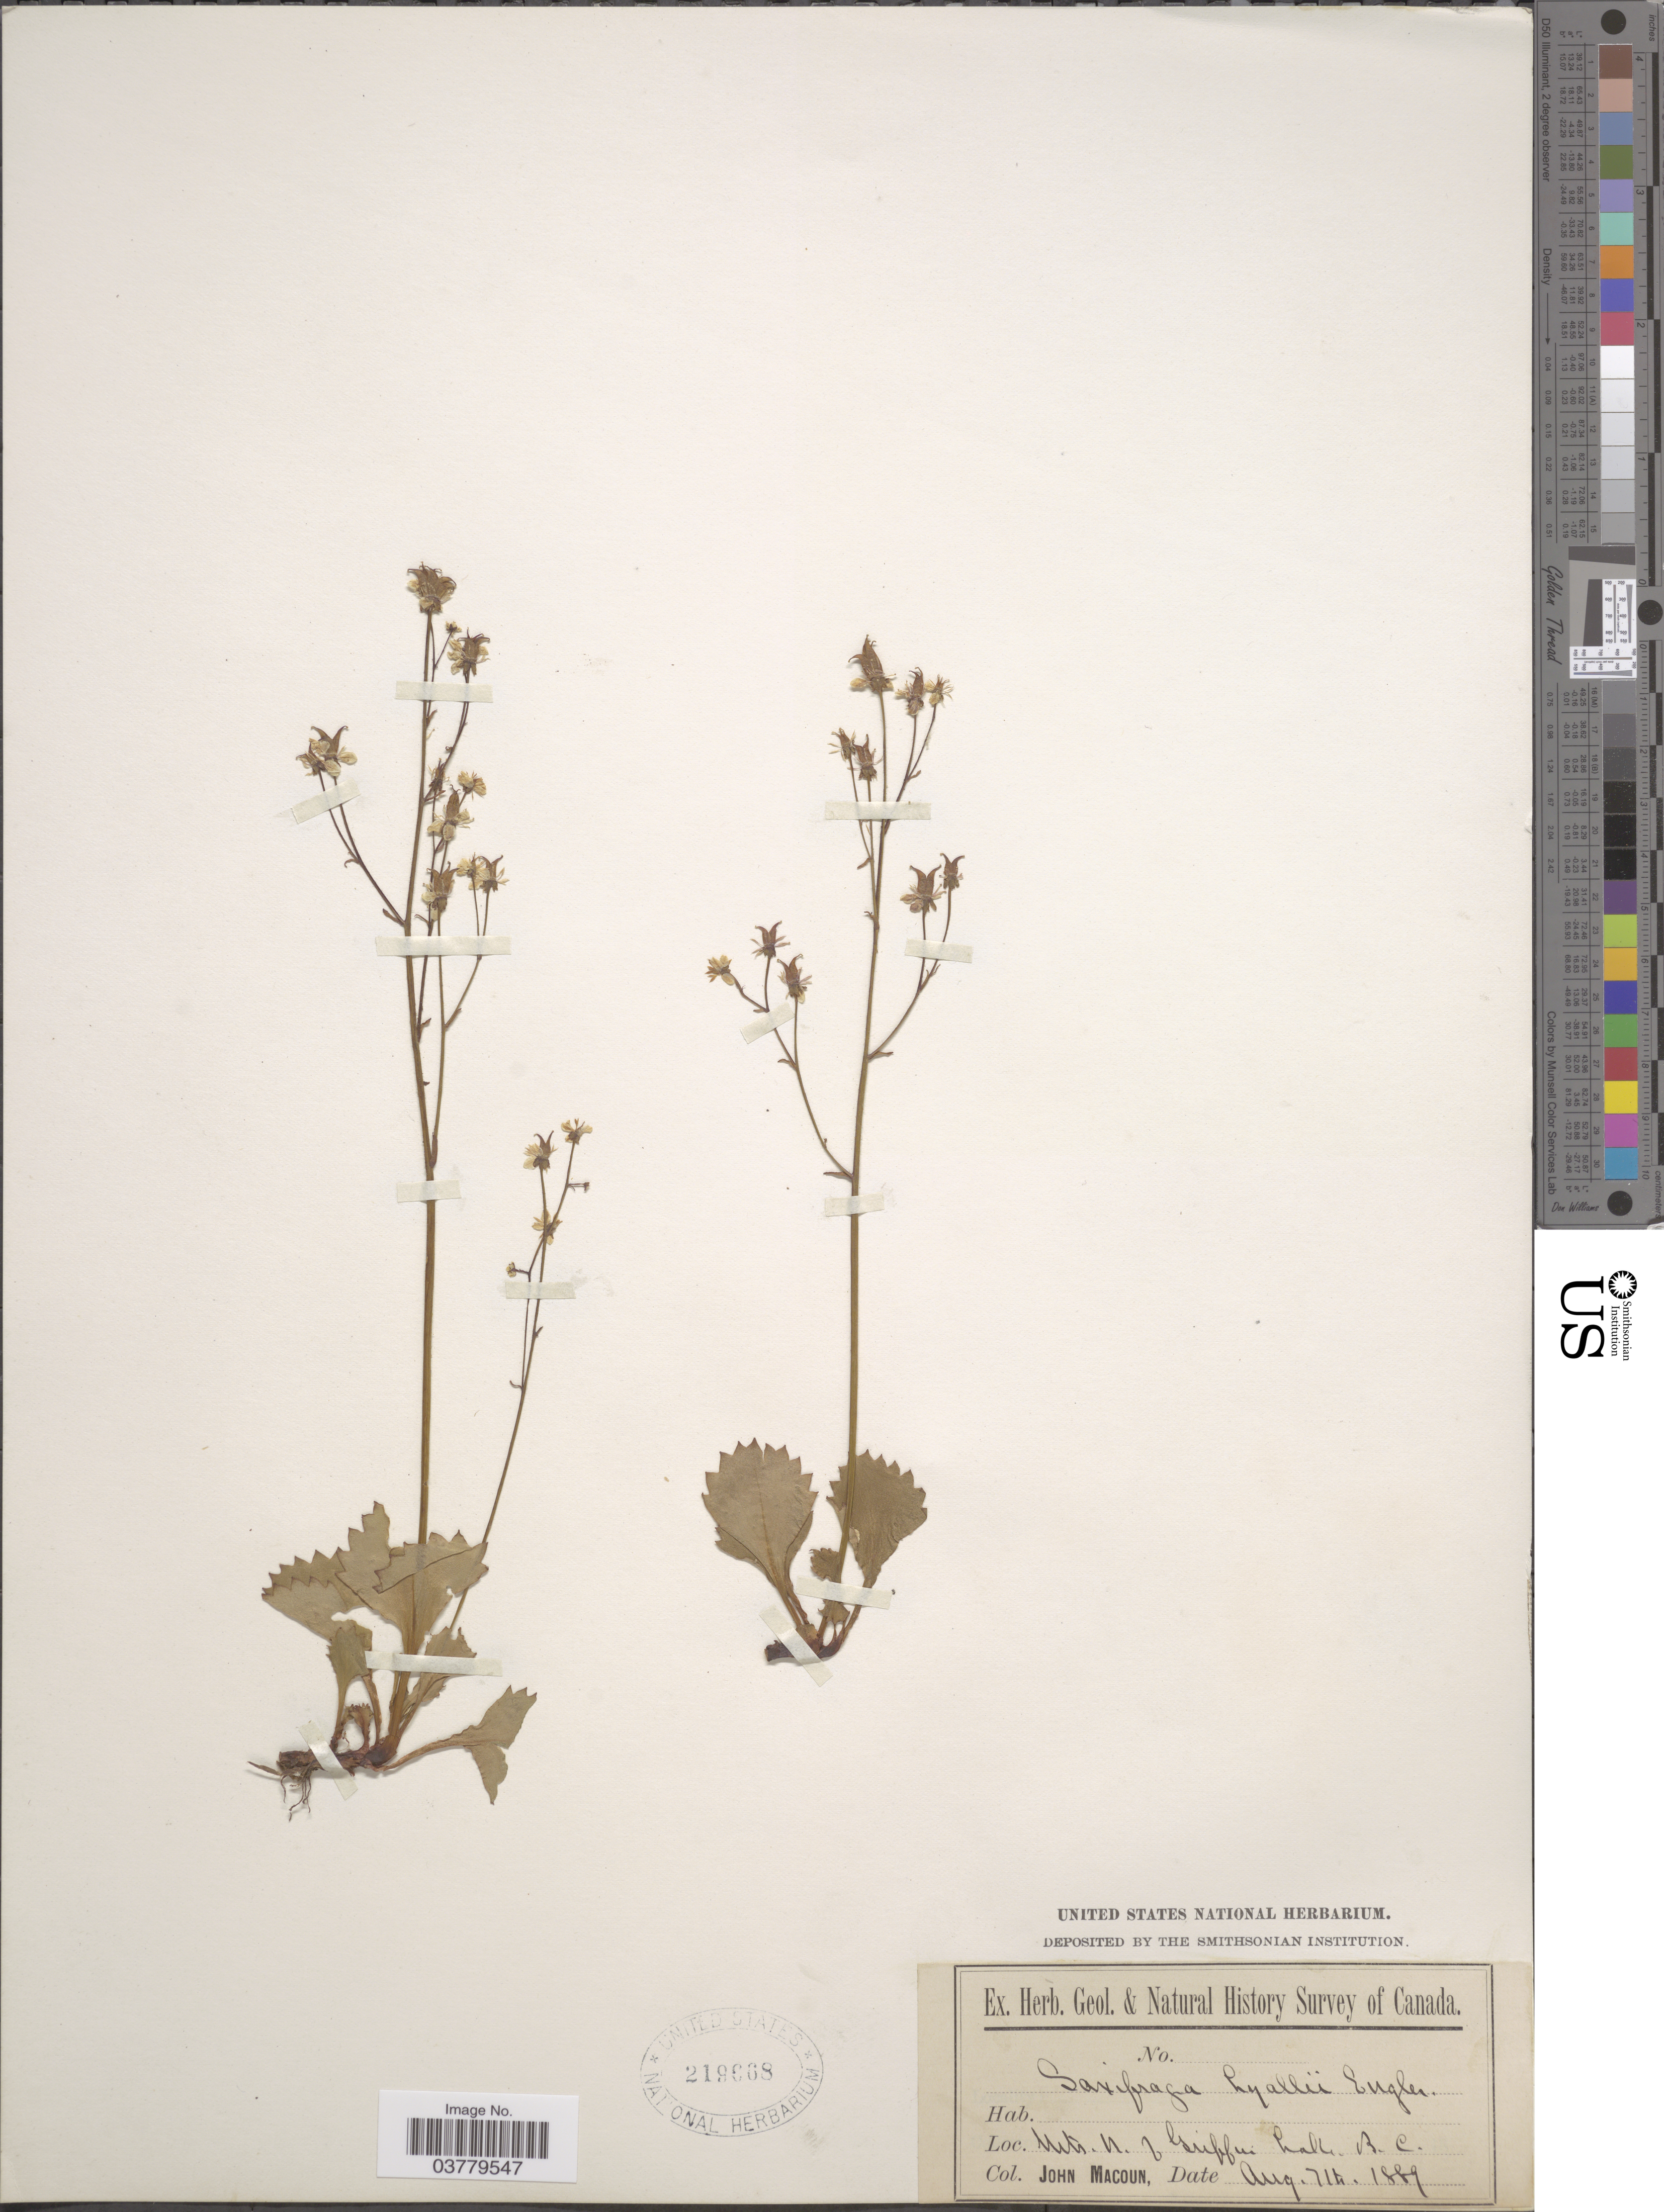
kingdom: Plantae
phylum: Tracheophyta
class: Magnoliopsida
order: Saxifragales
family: Saxifragaceae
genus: Micranthes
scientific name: Micranthes lyalii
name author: (Engl.) Small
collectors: J. Macoun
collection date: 1889-08-21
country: Canada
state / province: British Columbia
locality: Mts. N. of Griffin Lake.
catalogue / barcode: US 219668